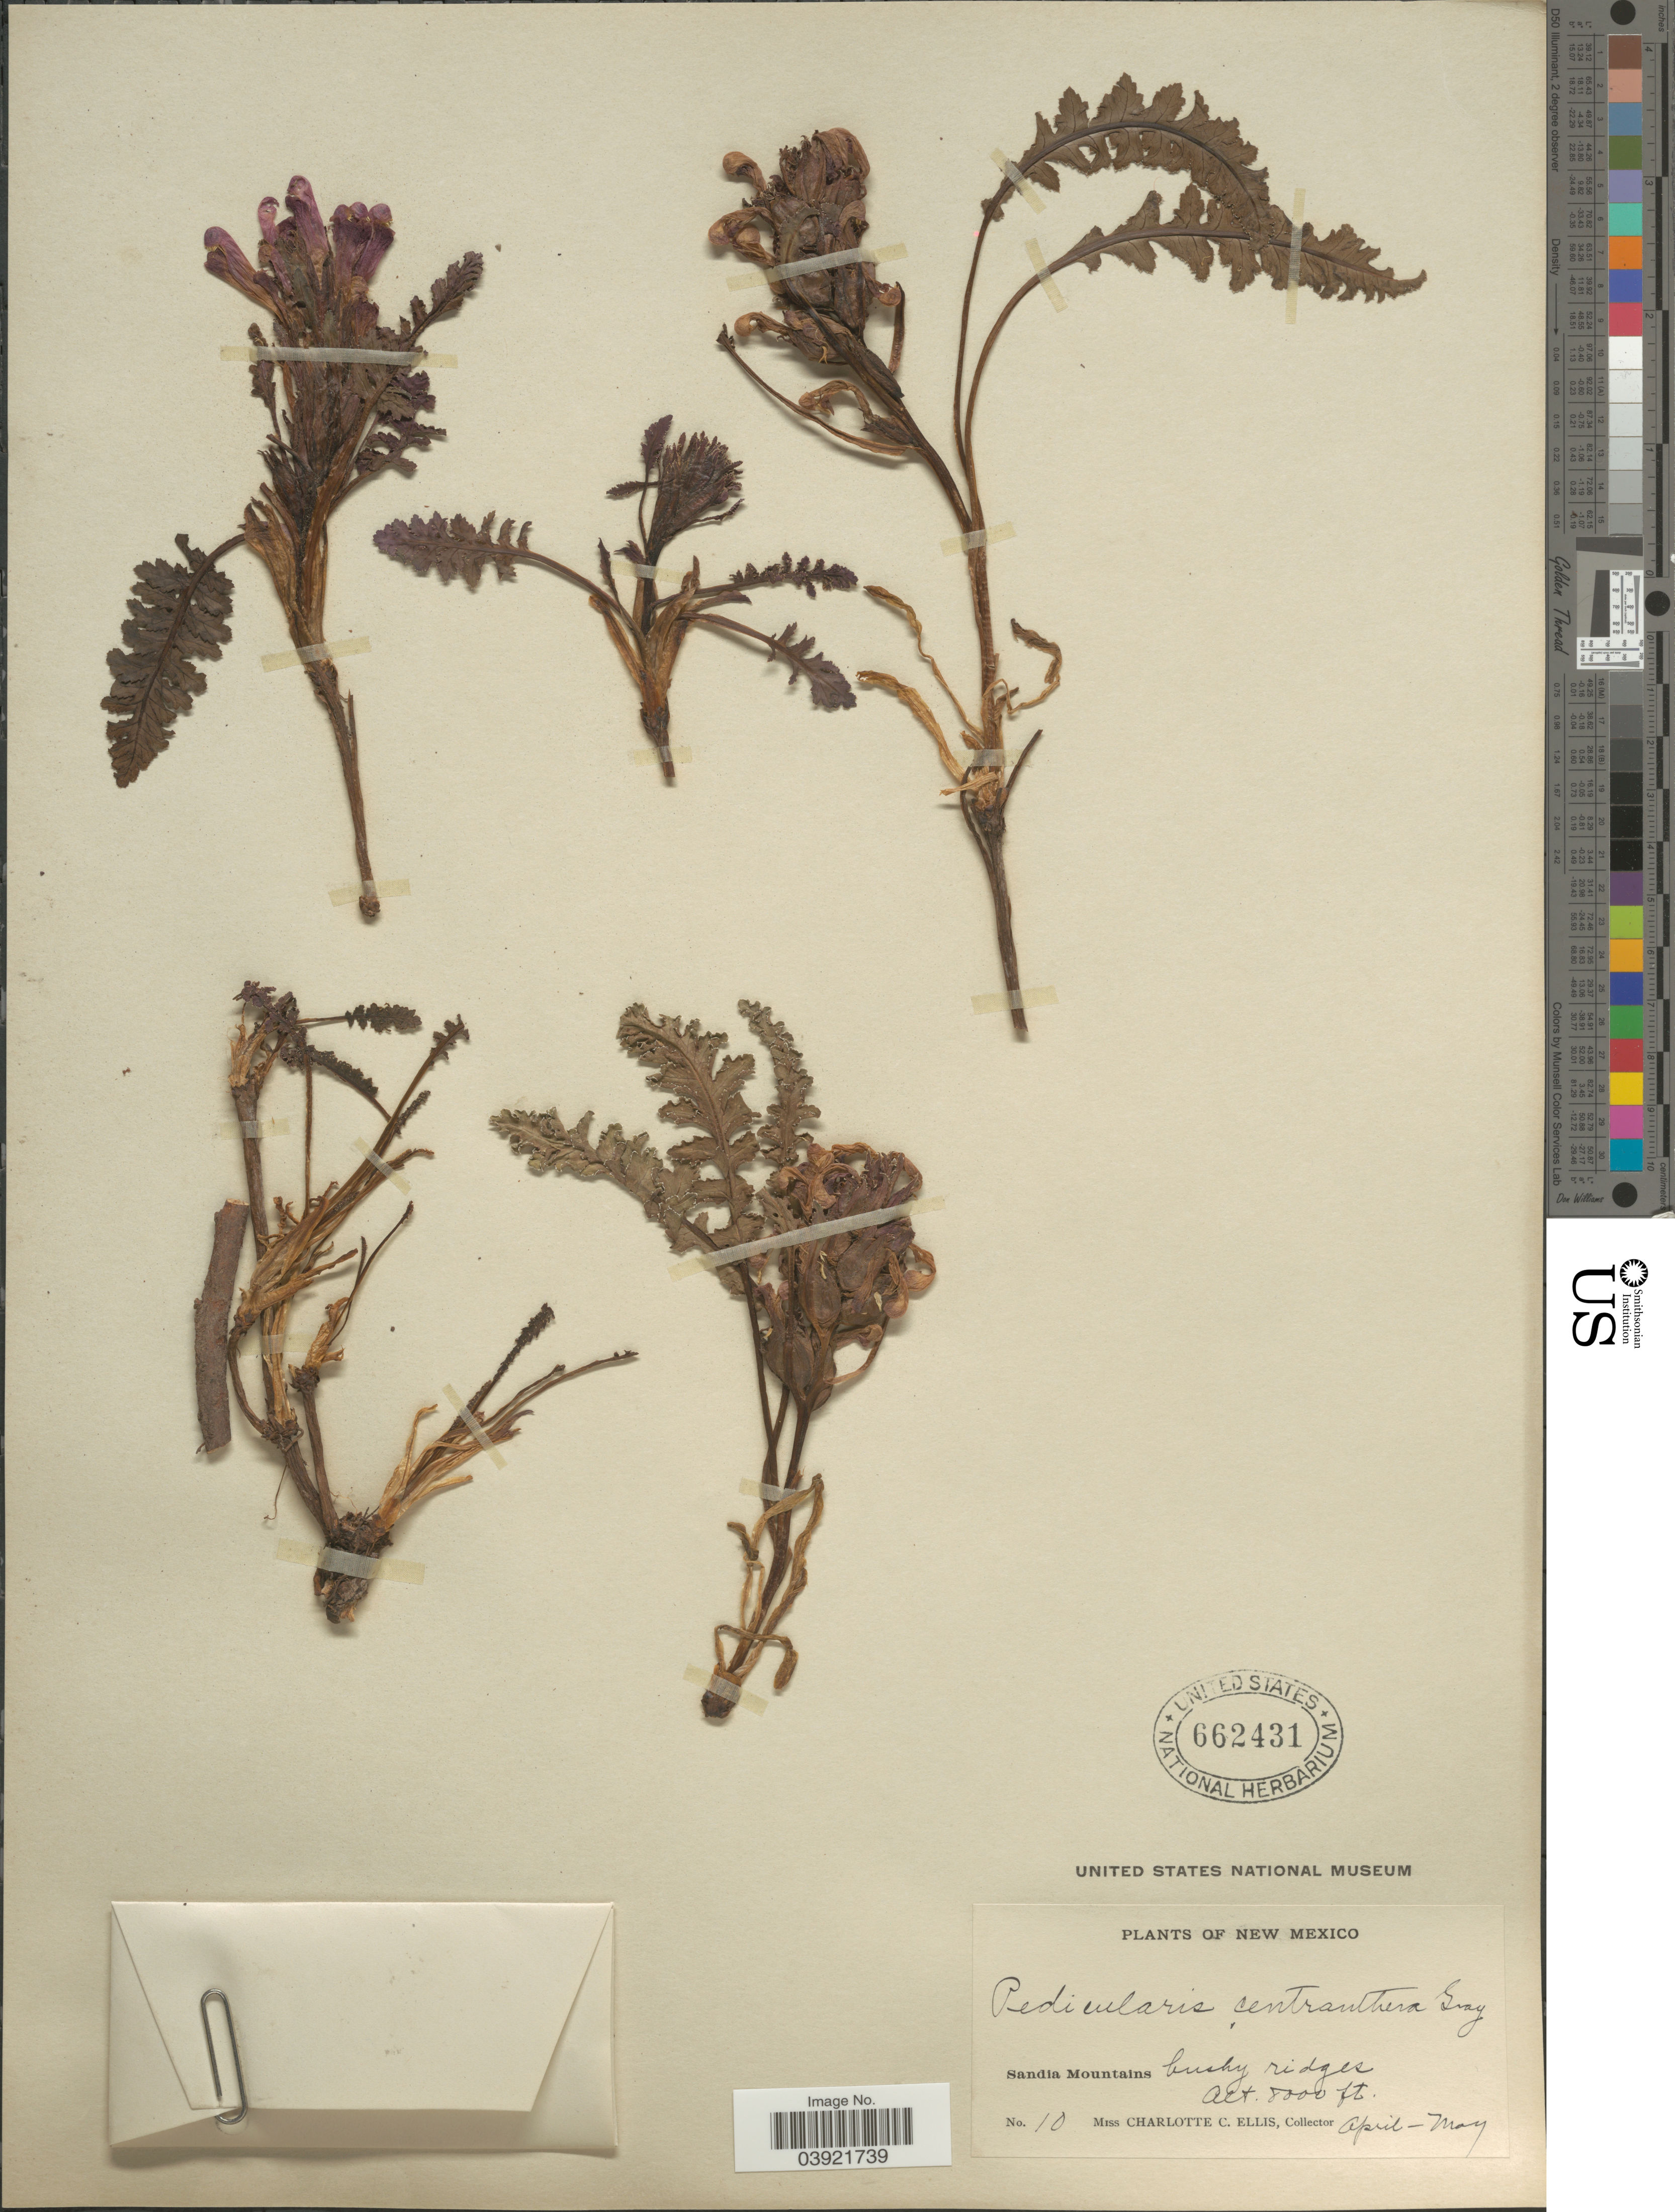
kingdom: Plantae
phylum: Tracheophyta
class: Magnoliopsida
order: Lamiales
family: Orobanchaceae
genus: Pedicularis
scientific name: Pedicularis centranthera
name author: A. Gray in Emory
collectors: C. C. Ellis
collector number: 10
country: United States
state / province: New Mexico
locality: Sandia Mountains.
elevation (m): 2438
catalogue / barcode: US 662431